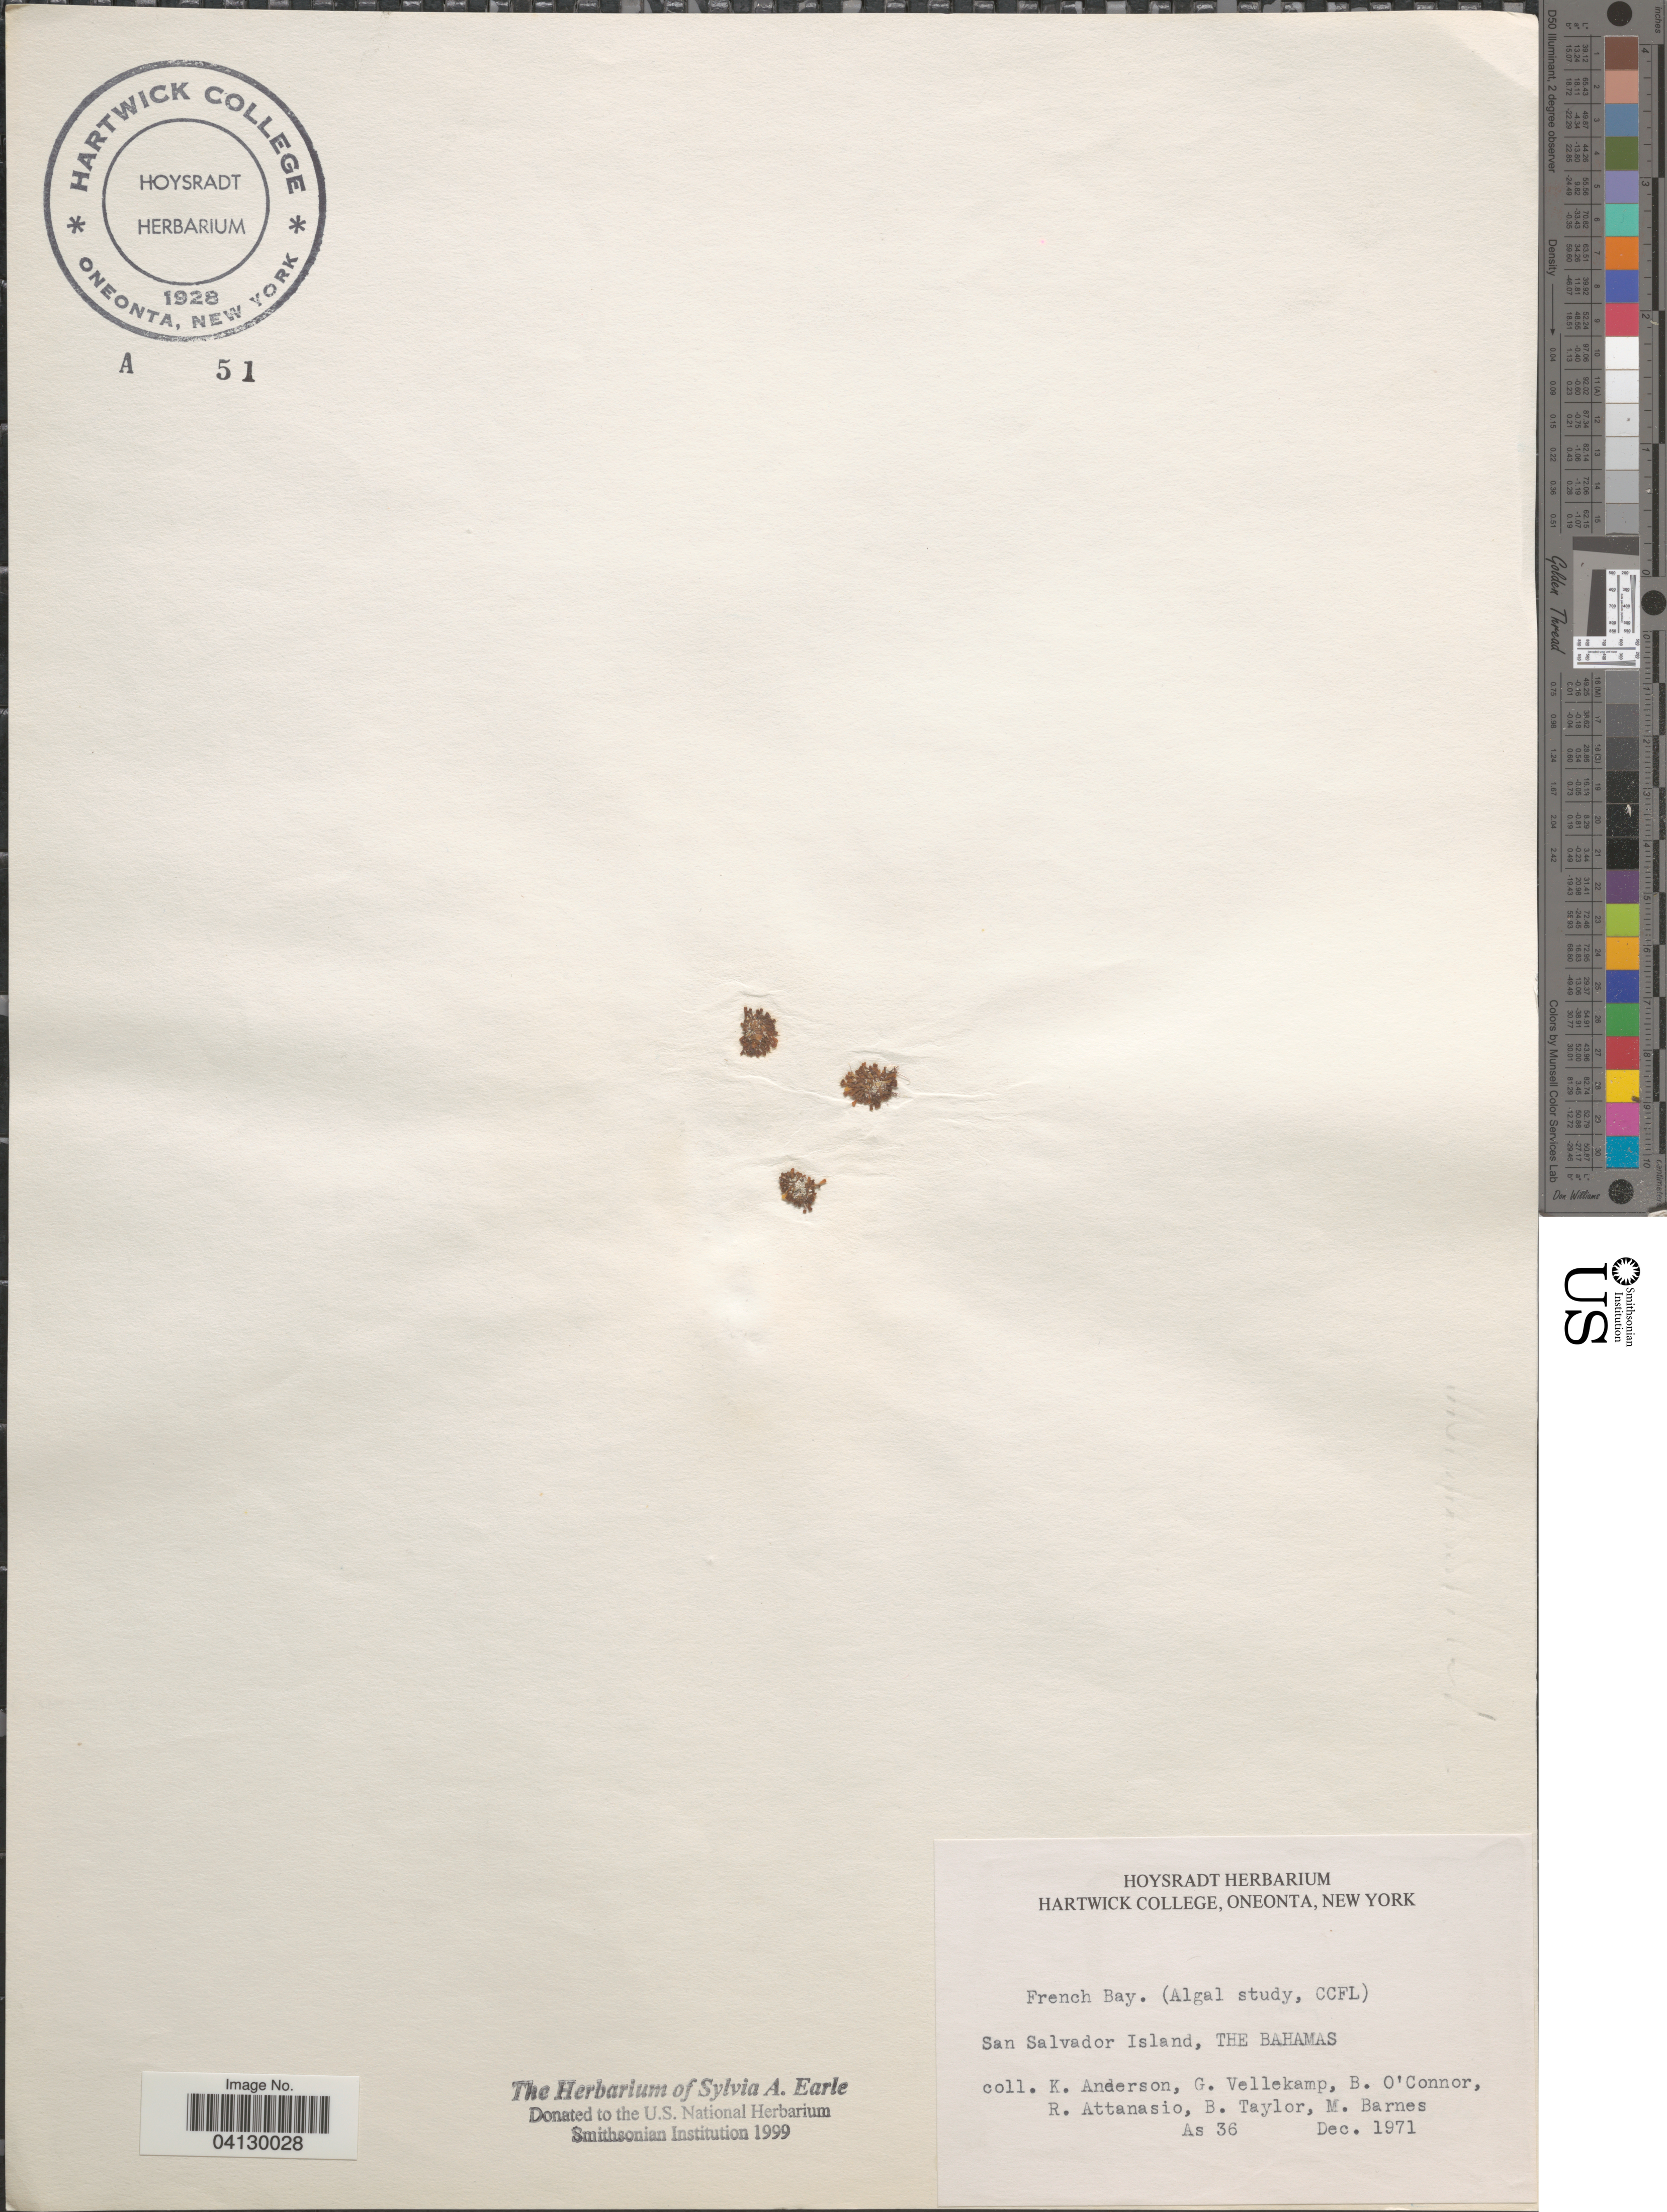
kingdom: Plantae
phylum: Rhodophyta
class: Florideophyceae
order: Corallinales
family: Corallinaceae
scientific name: Crustose Coralline Algae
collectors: K. Anderson, G. Vellekamp, B. O'Connor, R. Attanasio & et al.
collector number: As36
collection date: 1971-12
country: Bahamas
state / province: San Salvador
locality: San Salvador Island. French Bay. (Algal study, CCFL).